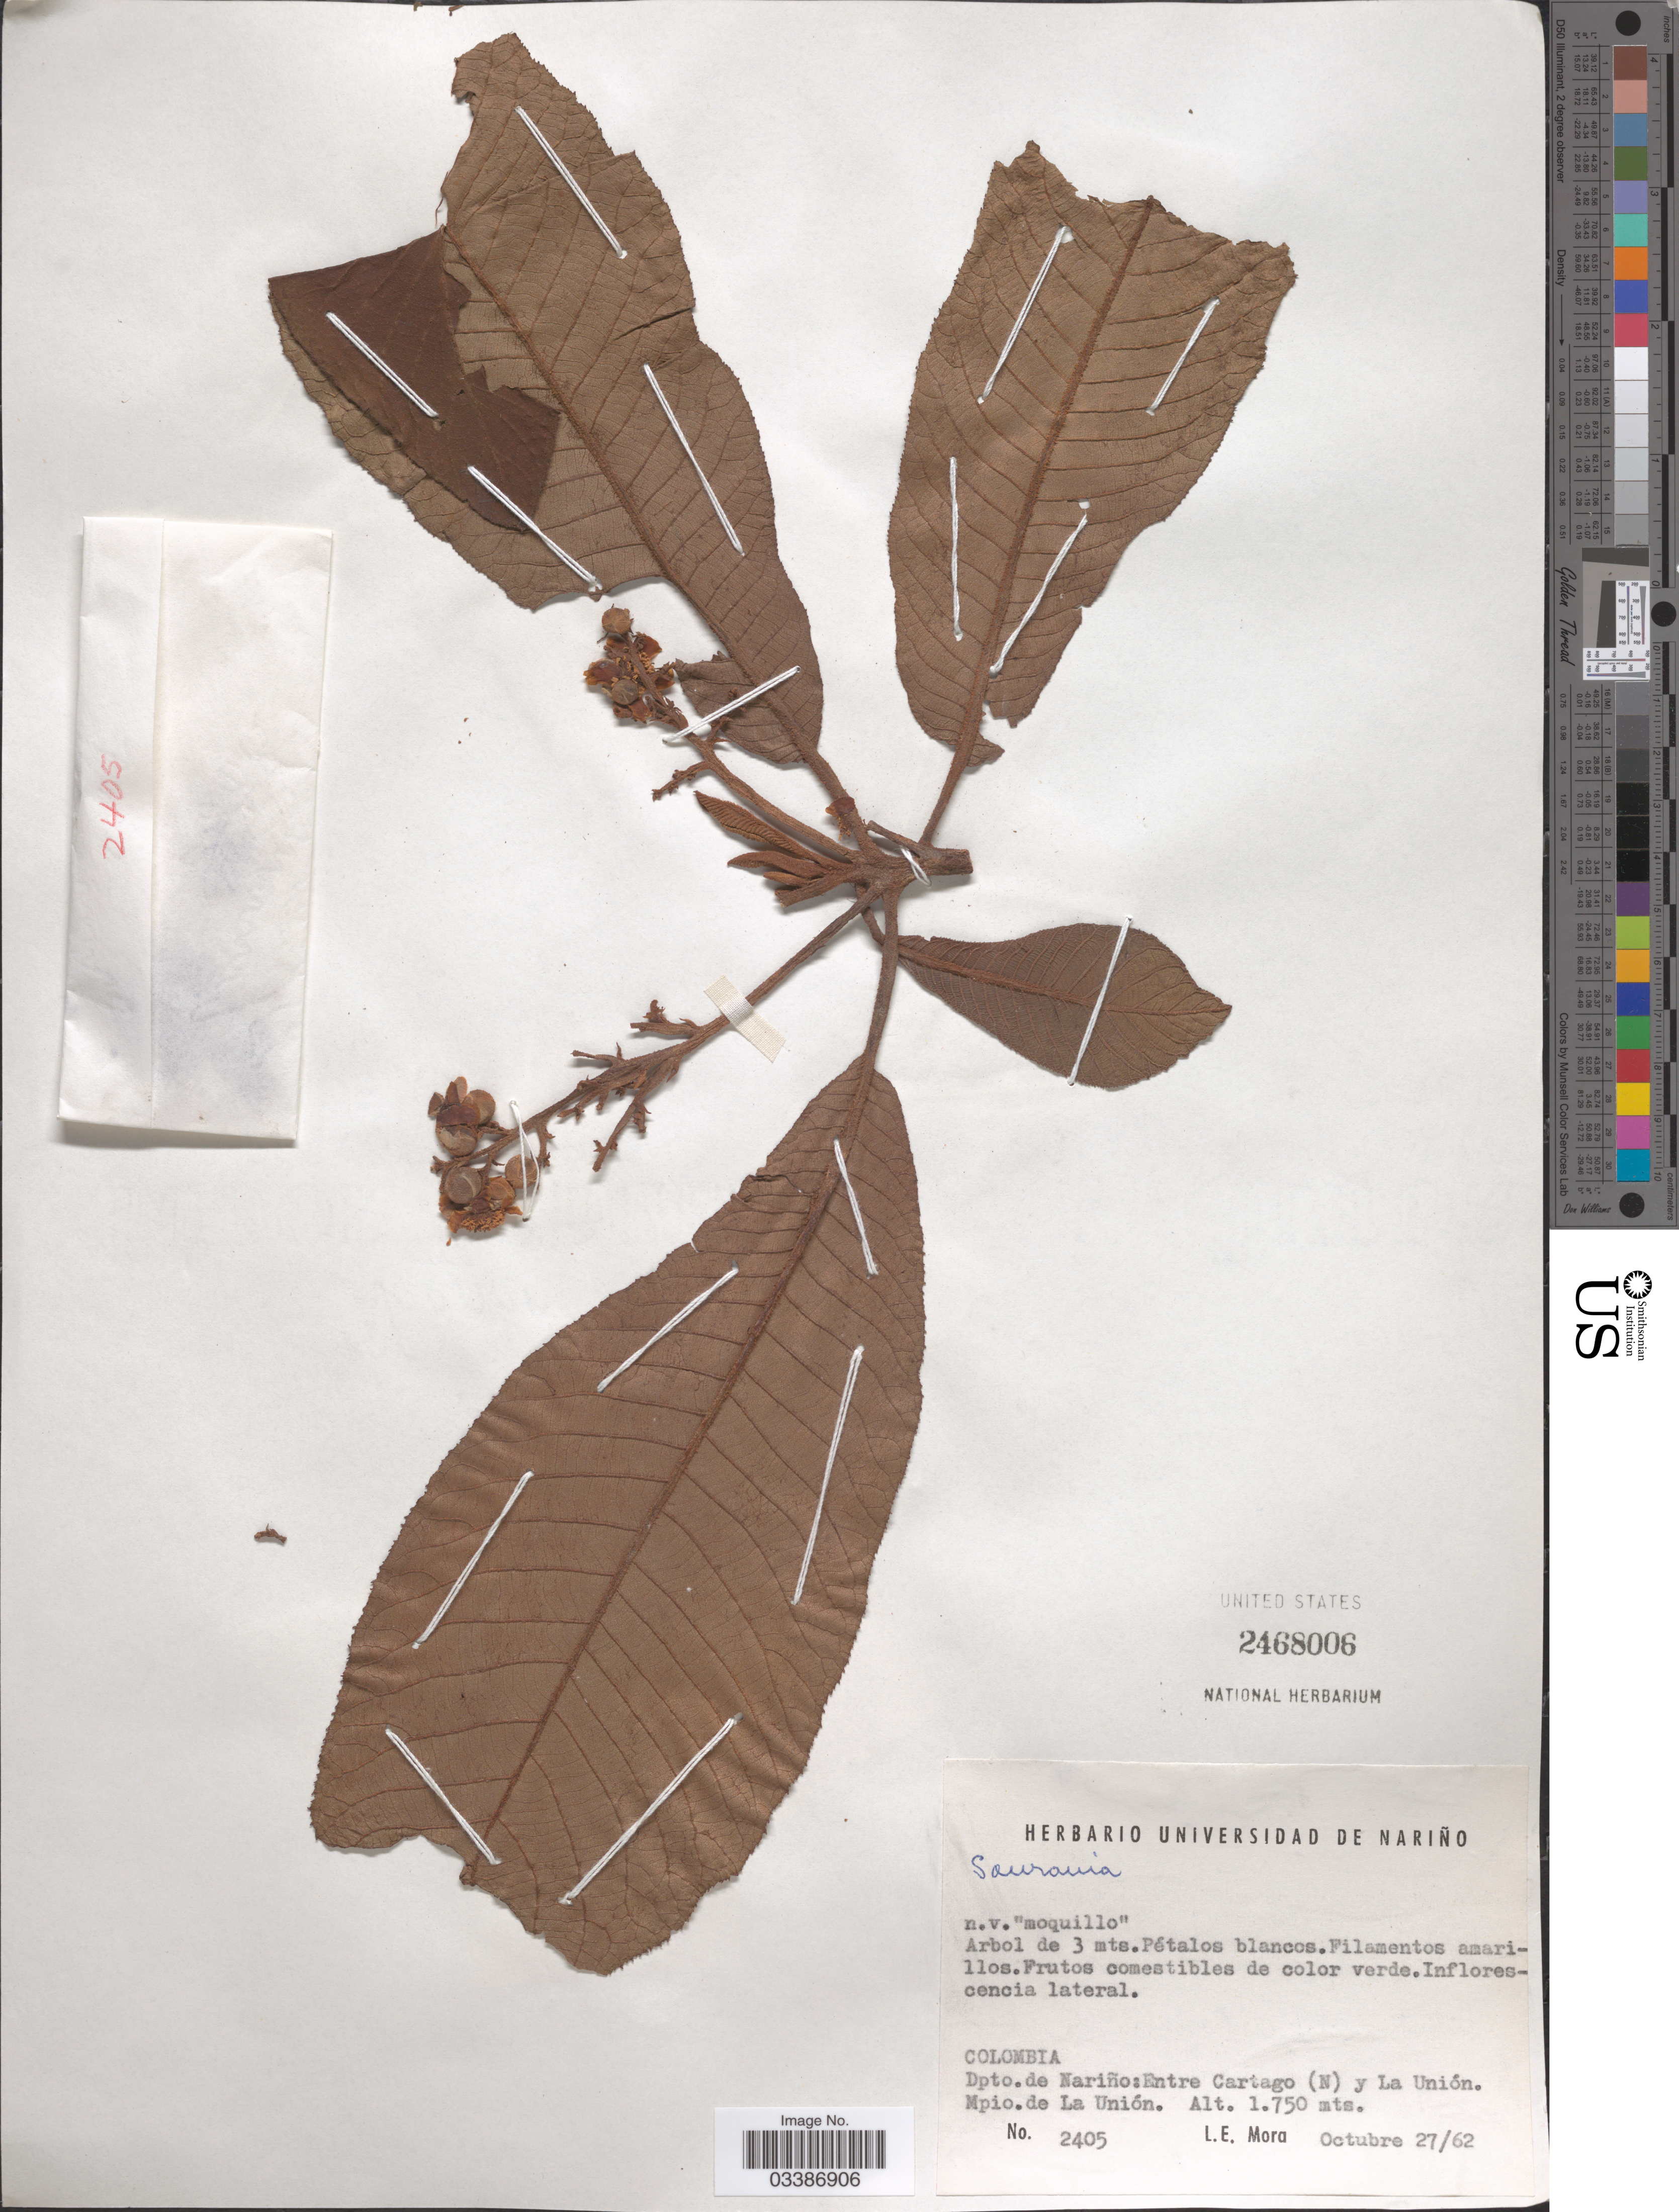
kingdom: Plantae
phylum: Tracheophyta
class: Magnoliopsida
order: Ericales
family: Actinidiaceae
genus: Saurauia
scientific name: Saurauia sp.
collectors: L. Mora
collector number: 2405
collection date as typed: Transcribed d/m/y: 27/10/62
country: Colombia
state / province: Nariño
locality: Dpto. de Nariño: Entre Cartago (N) y La Unión. Mpio. de La Unión.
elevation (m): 1750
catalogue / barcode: US 2468006